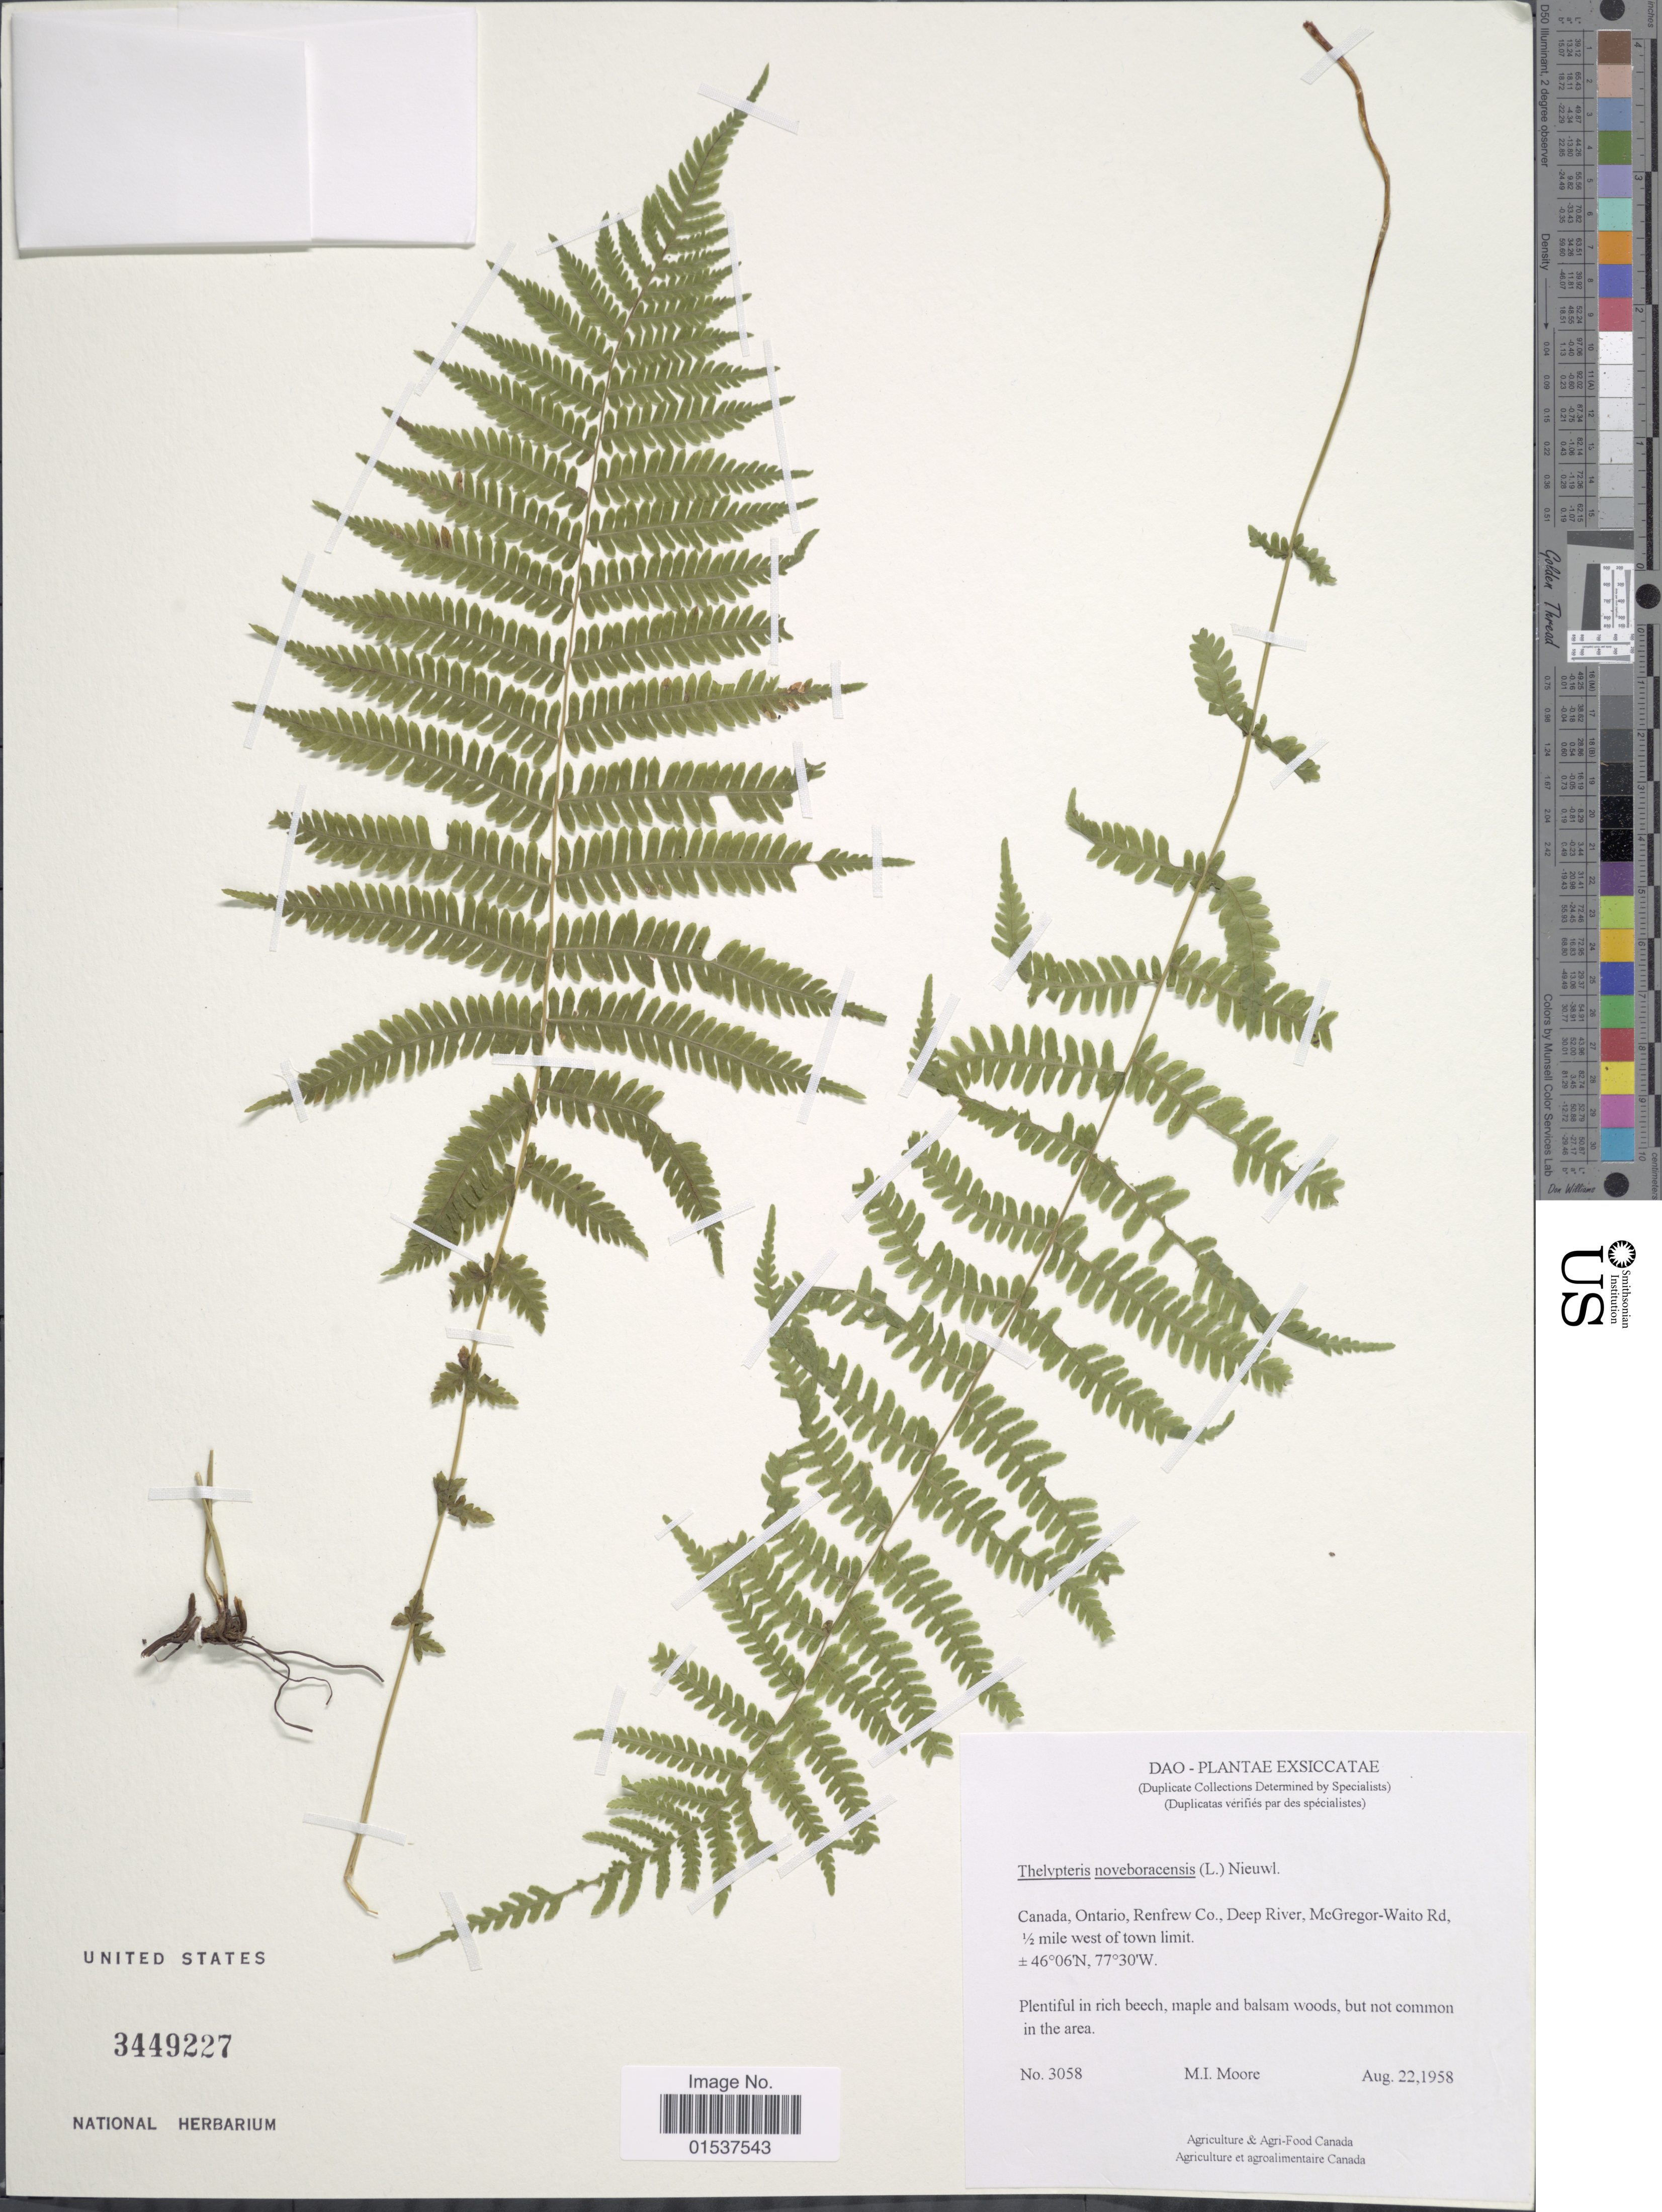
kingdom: Plantae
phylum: Tracheophyta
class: Polypodiopsida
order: Polypodiales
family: Thelypteridaceae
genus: Parathelypteris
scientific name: Parathelypteris noveboracensis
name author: (L.) Ching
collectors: M. Moore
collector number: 3058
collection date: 1958-08-22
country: Canada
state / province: Ontario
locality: Dao, Canada, Ontario Renfrew Co., Deep River, McGregor-Waito Rd., ½ west of town limit.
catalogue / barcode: US 3449227